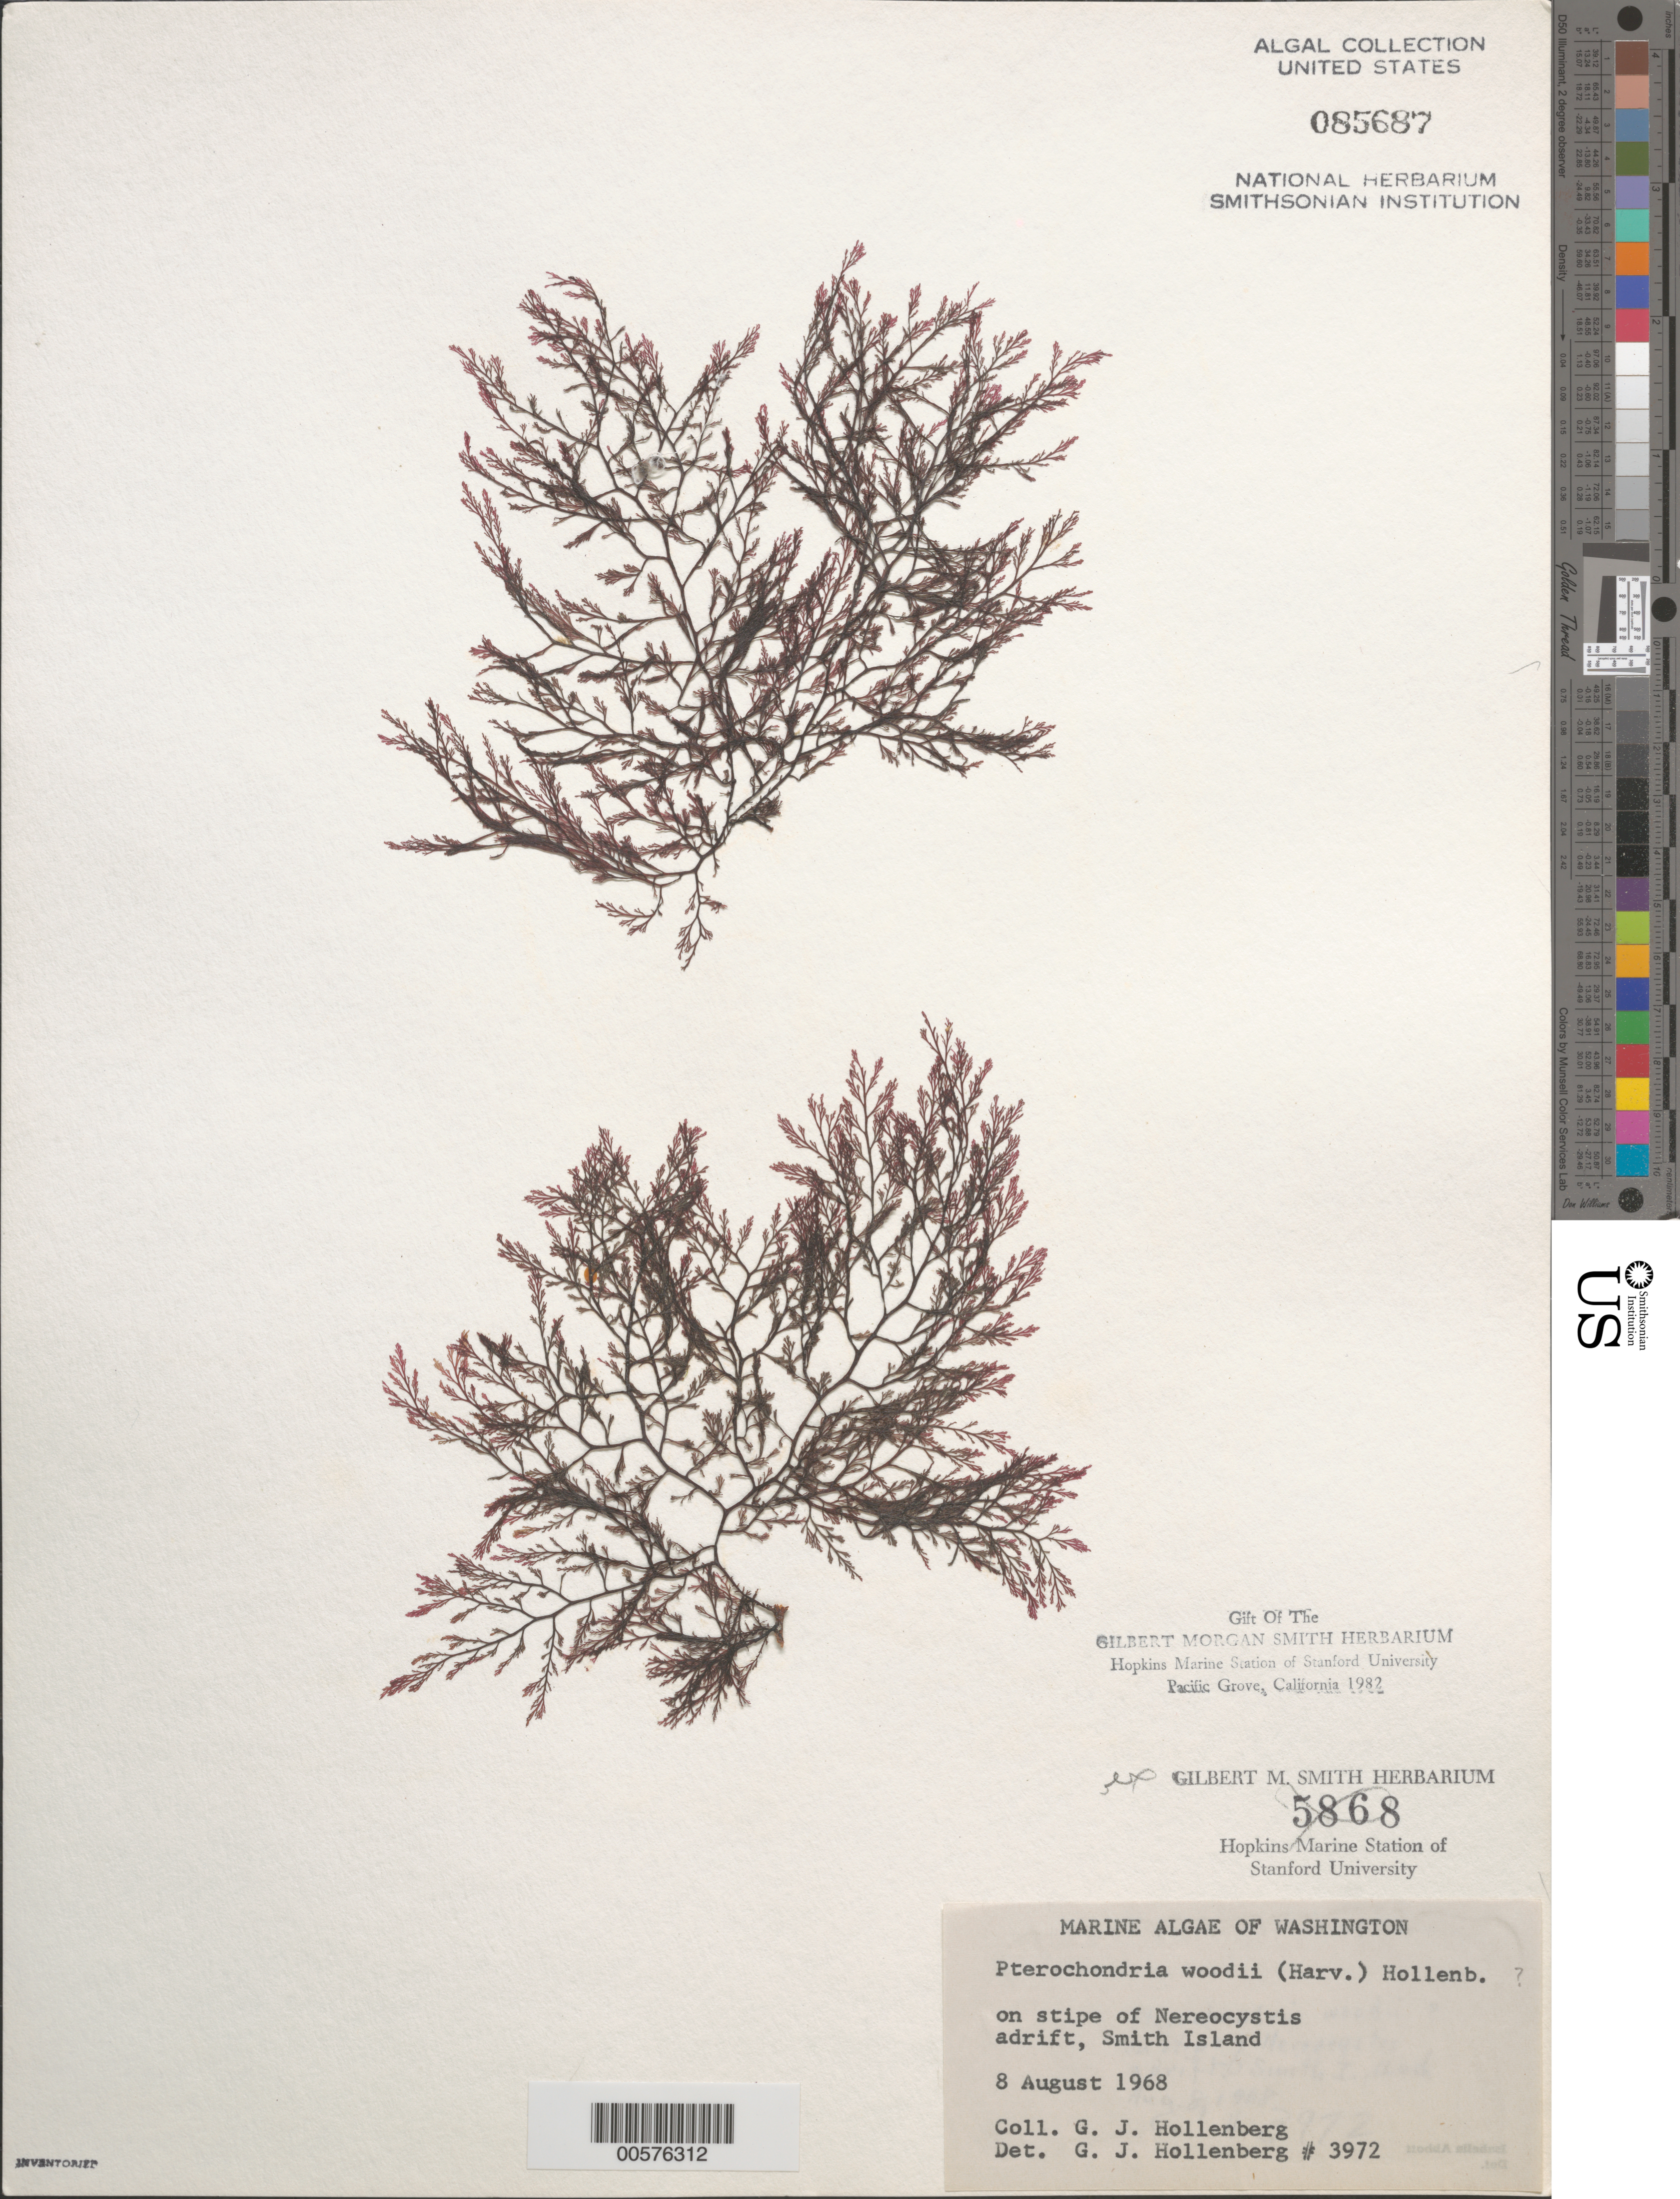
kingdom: Plantae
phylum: Rhodophyta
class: Florideophyceae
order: Ceramiales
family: Rhodomelaceae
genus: Pterochondria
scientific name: Pterochondria woodii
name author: (Harv.) Hollenb.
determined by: Hollenberg, George J.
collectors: G. Hollenberg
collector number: GJH 3972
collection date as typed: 08 Aug 1968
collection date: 1968-08-08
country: United States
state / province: Washington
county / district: Island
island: Smith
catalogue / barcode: US 85687